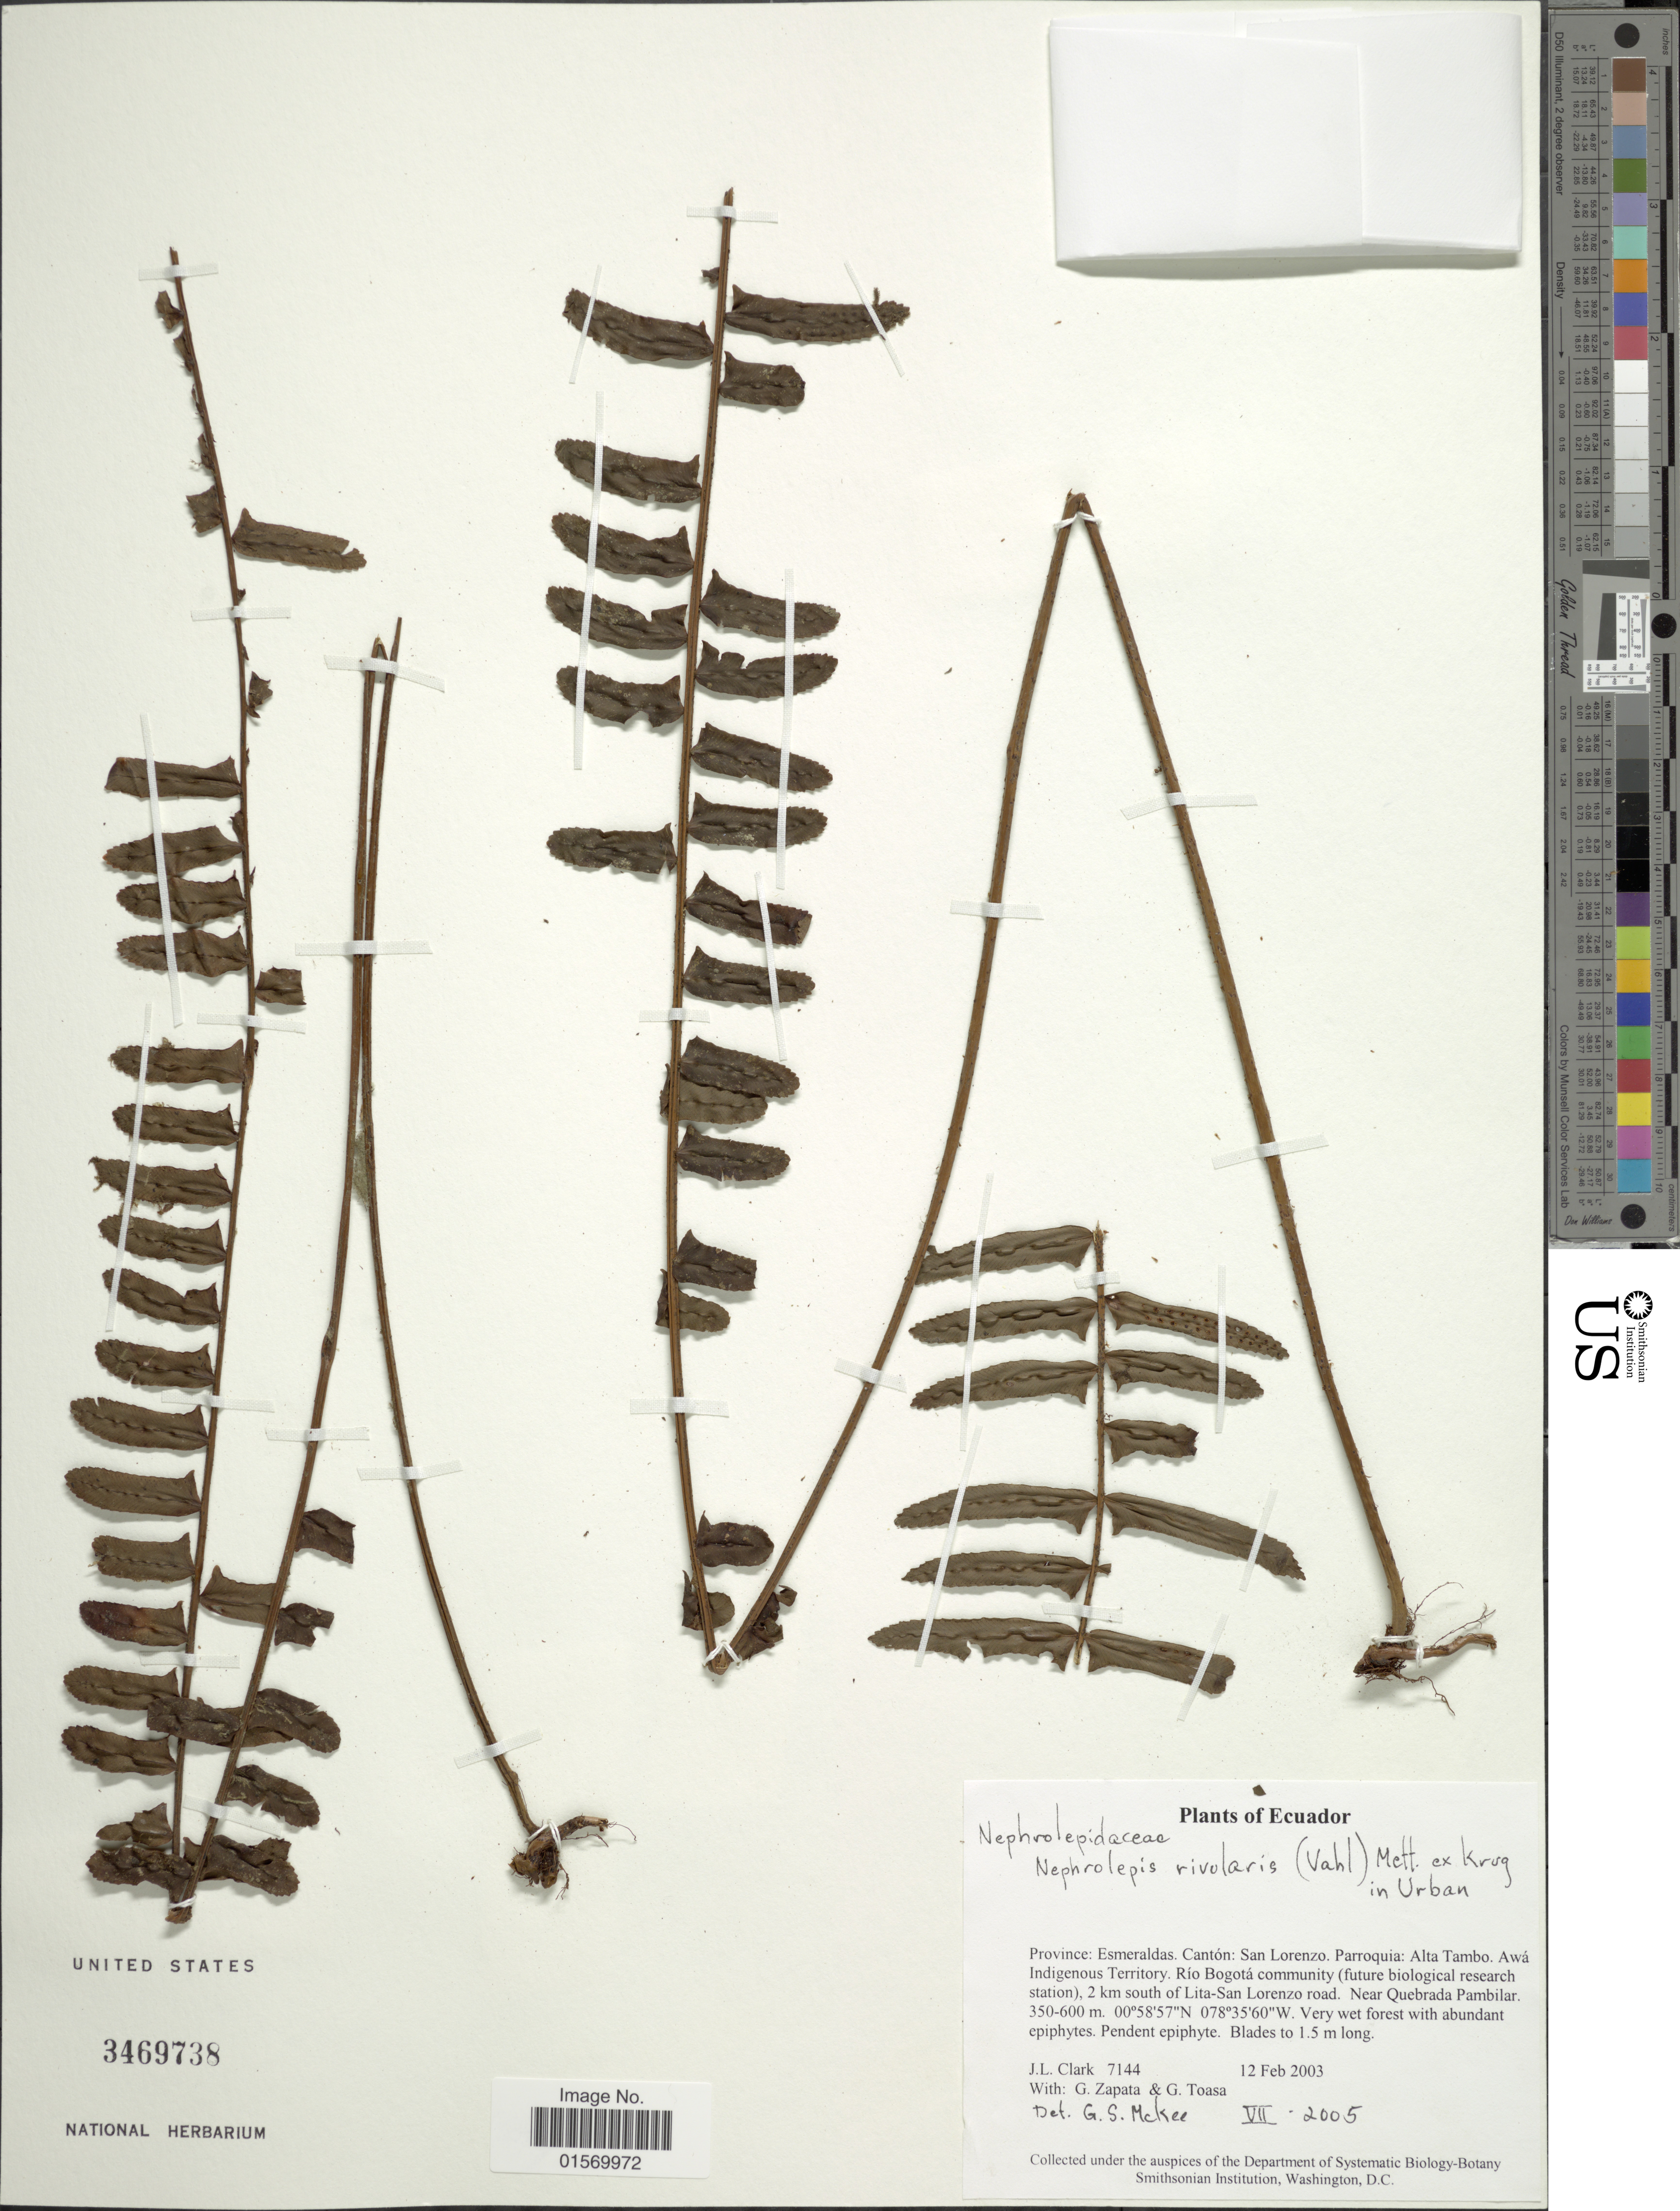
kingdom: Plantae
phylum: Tracheophyta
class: Polypodiopsida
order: Polypodiales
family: Nephrolepidaceae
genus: Nephrolepis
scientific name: Nephrolepis rivularis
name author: (Vahl) Mett. ex Krug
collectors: J. J. Clark, G. Zapata & G. Toasa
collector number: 7144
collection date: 2003-02-12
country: Ecuador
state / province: Esmeraldas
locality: Cantón: San Lorenzo. Parroquia: Alto Tambo. Awá Indigenous Territory. Río Bogotá community (future biological research station), 2 km south of Lita-San Lorenzo road. Near Quebrada Pambilar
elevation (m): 350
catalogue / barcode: US 3469738